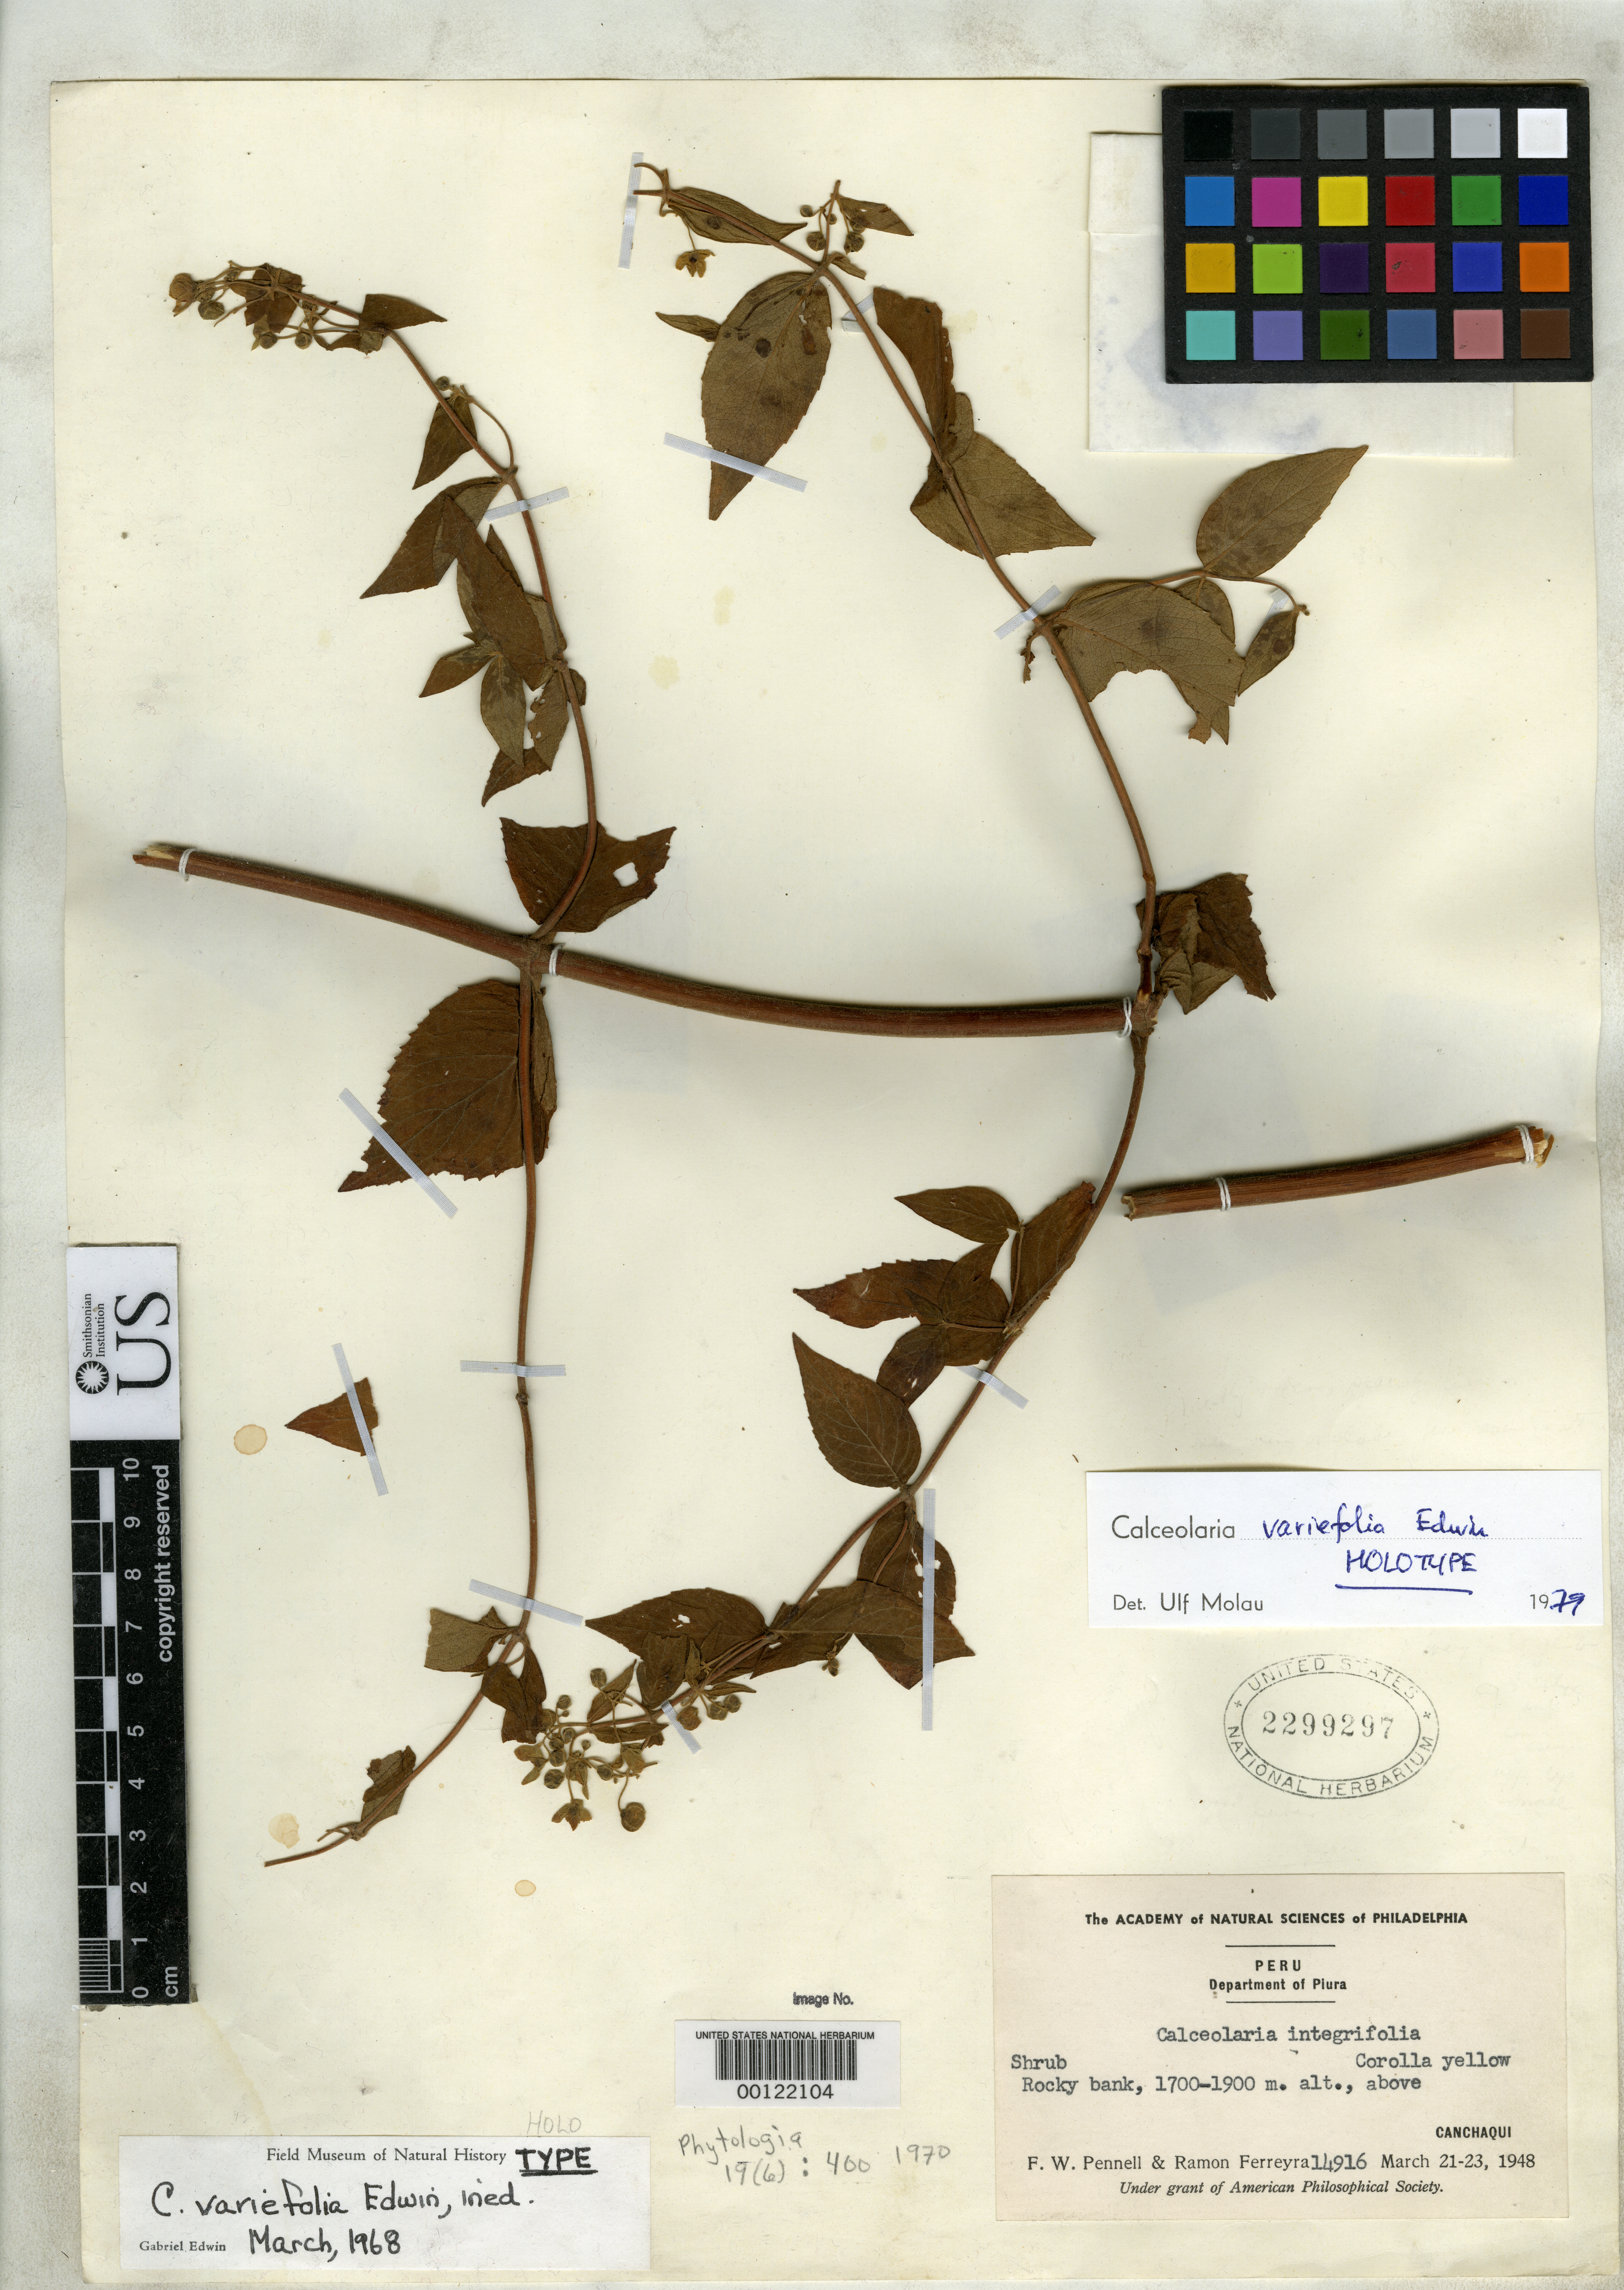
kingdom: Plantae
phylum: Tracheophyta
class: Magnoliopsida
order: Lamiales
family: Calceolariaceae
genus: Calceolaria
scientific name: Calceolaria variefolia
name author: Edwin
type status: Holotype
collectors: F. W. Pennell & R. A. Ferreyra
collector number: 14916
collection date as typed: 21 Mar 1948 to 23 Mar 1948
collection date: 1948-03-21/1948-03-23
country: Peru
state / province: Piura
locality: Canchaqui, above.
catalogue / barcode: US 2299297